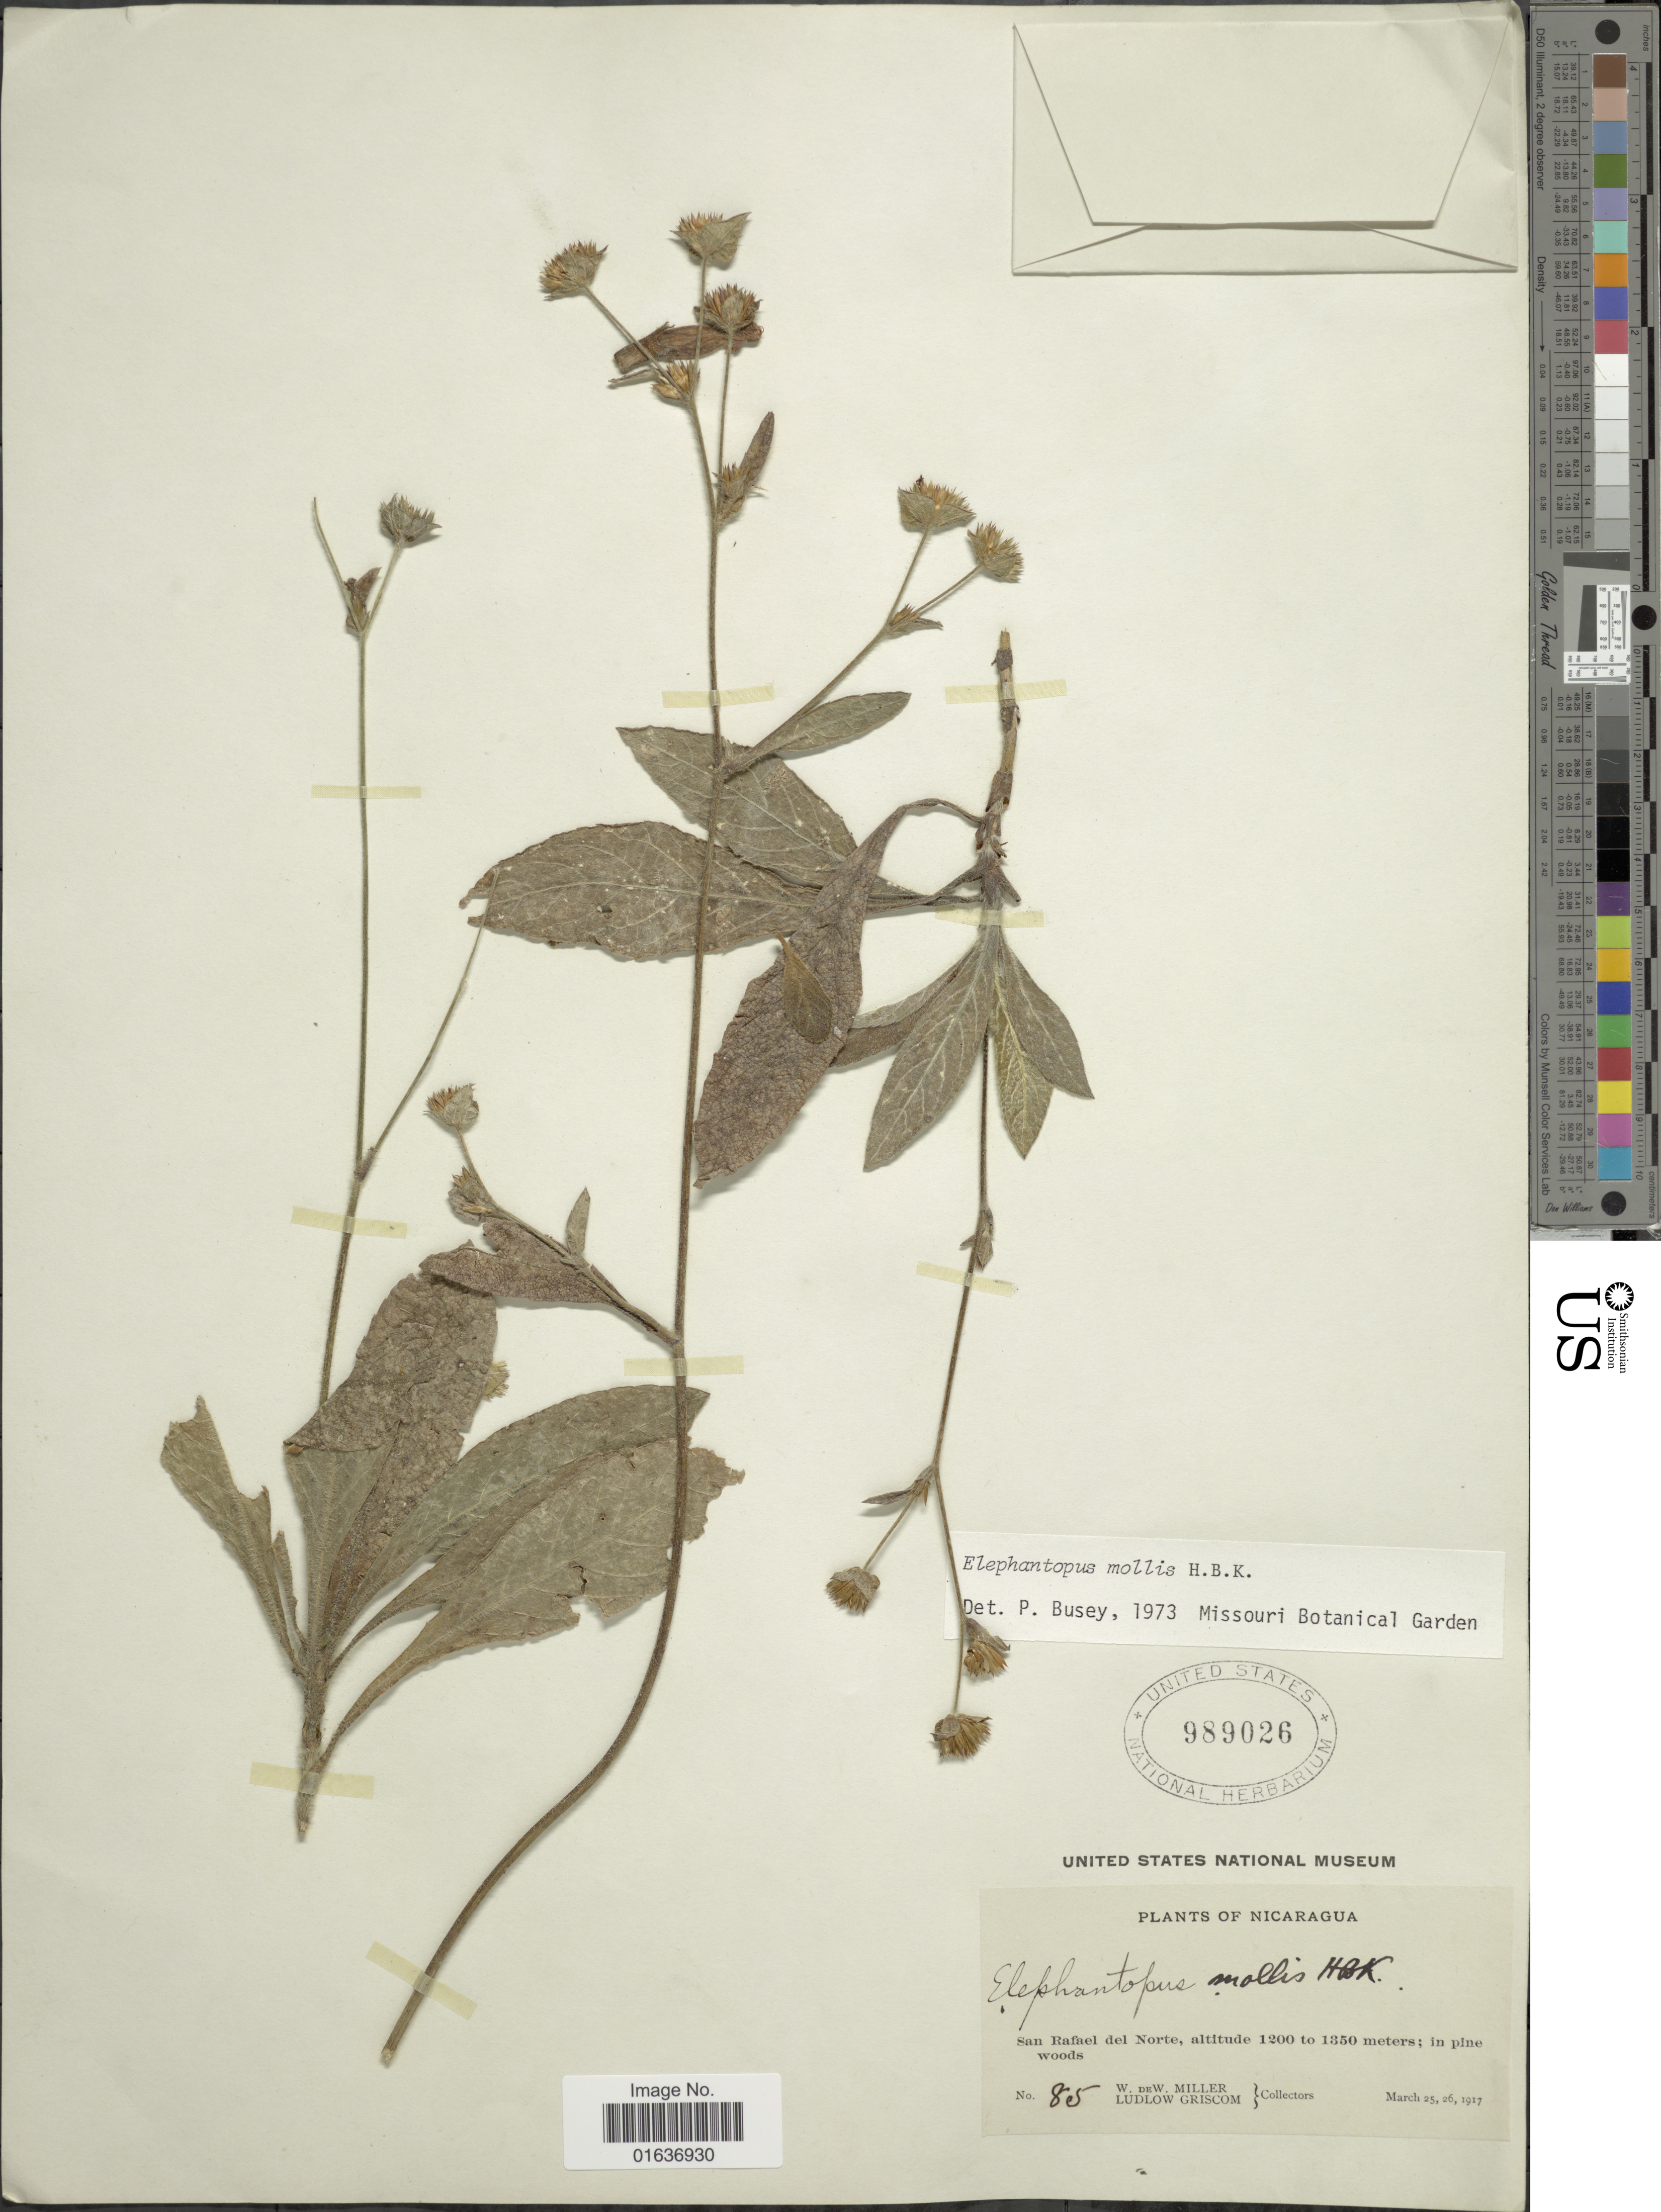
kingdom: Plantae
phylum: Tracheophyta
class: Magnoliopsida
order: Asterales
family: Asteraceae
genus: Elephantopus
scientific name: Elephantopus mollis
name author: Kunth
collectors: W. W. Miller & L. Griscom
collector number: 85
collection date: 1917-03-25/1917-03-26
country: Nicaragua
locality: San Rafael del Norte, in pine woods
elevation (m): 1200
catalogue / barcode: US 989026